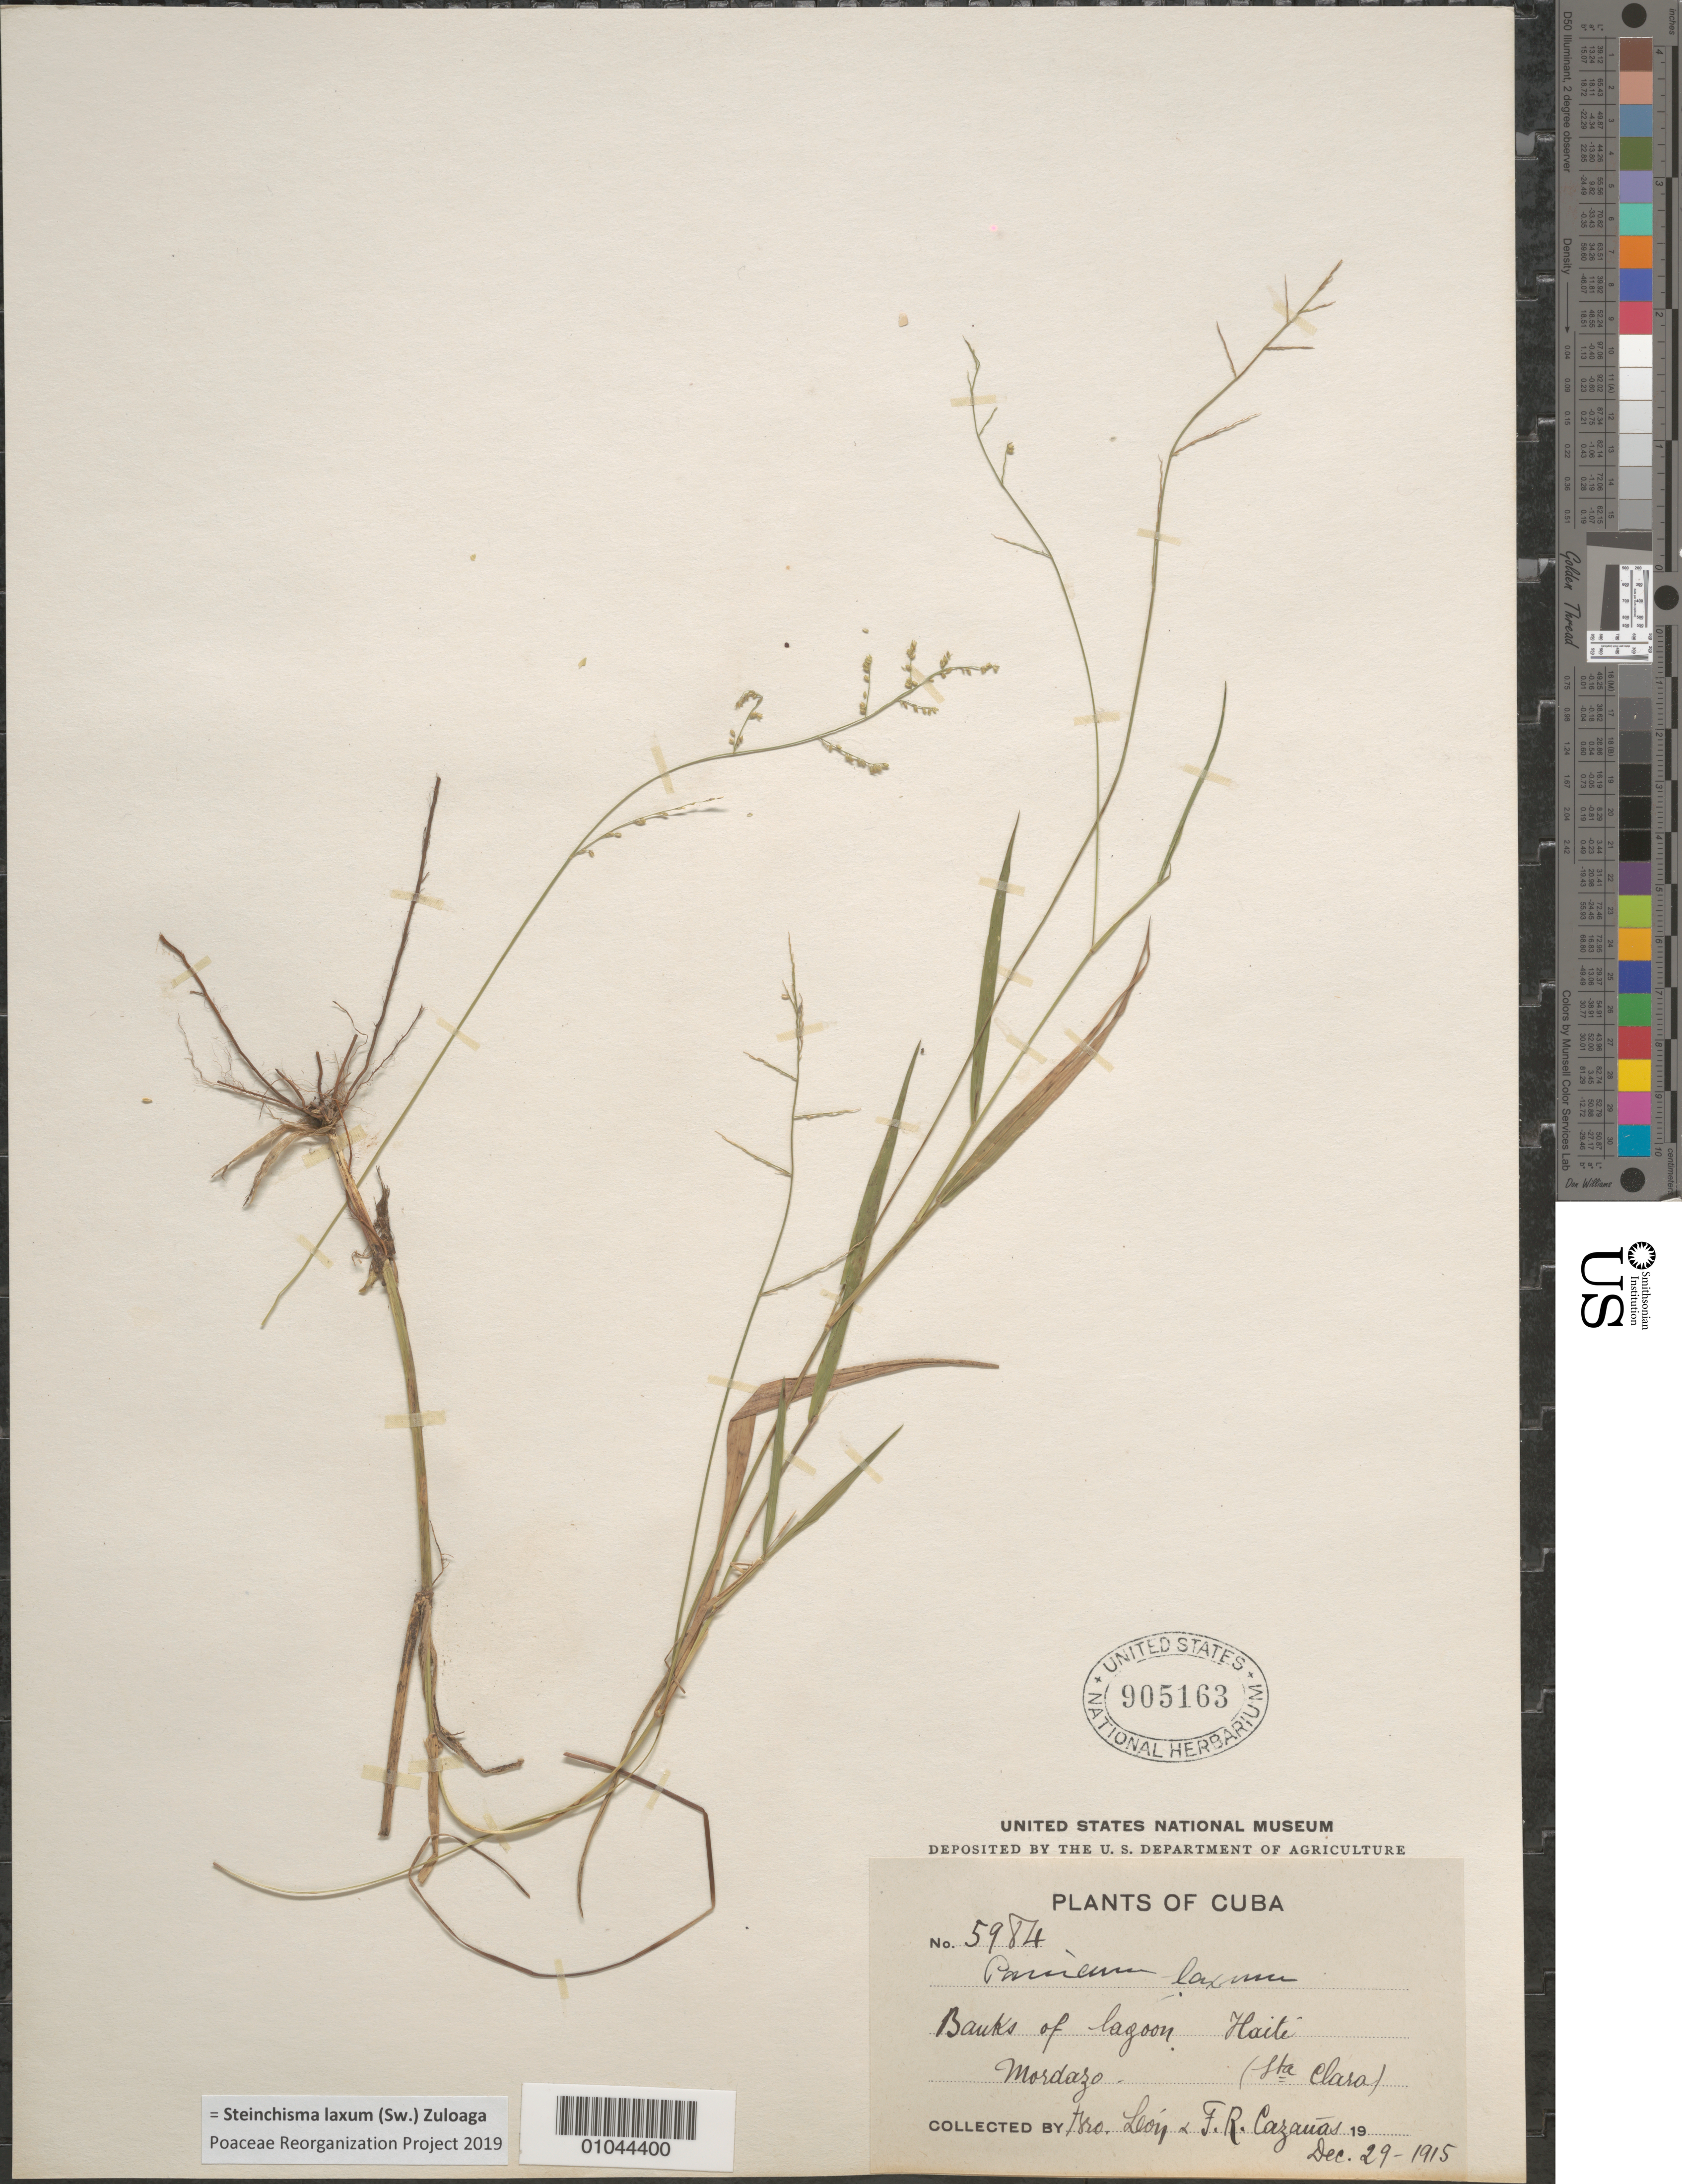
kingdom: Plantae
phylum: Tracheophyta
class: Liliopsida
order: Poales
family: Poaceae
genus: Panicum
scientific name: Panicum laxum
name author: Sw.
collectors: Bro. León & F. Cazauas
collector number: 5984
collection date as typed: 29 Dec 1915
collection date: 1915-12-29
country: Cuba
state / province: Villa Clara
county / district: Santa Clara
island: Cuba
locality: Banks of lagoon, Haiti, Mordazo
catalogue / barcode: US 905163